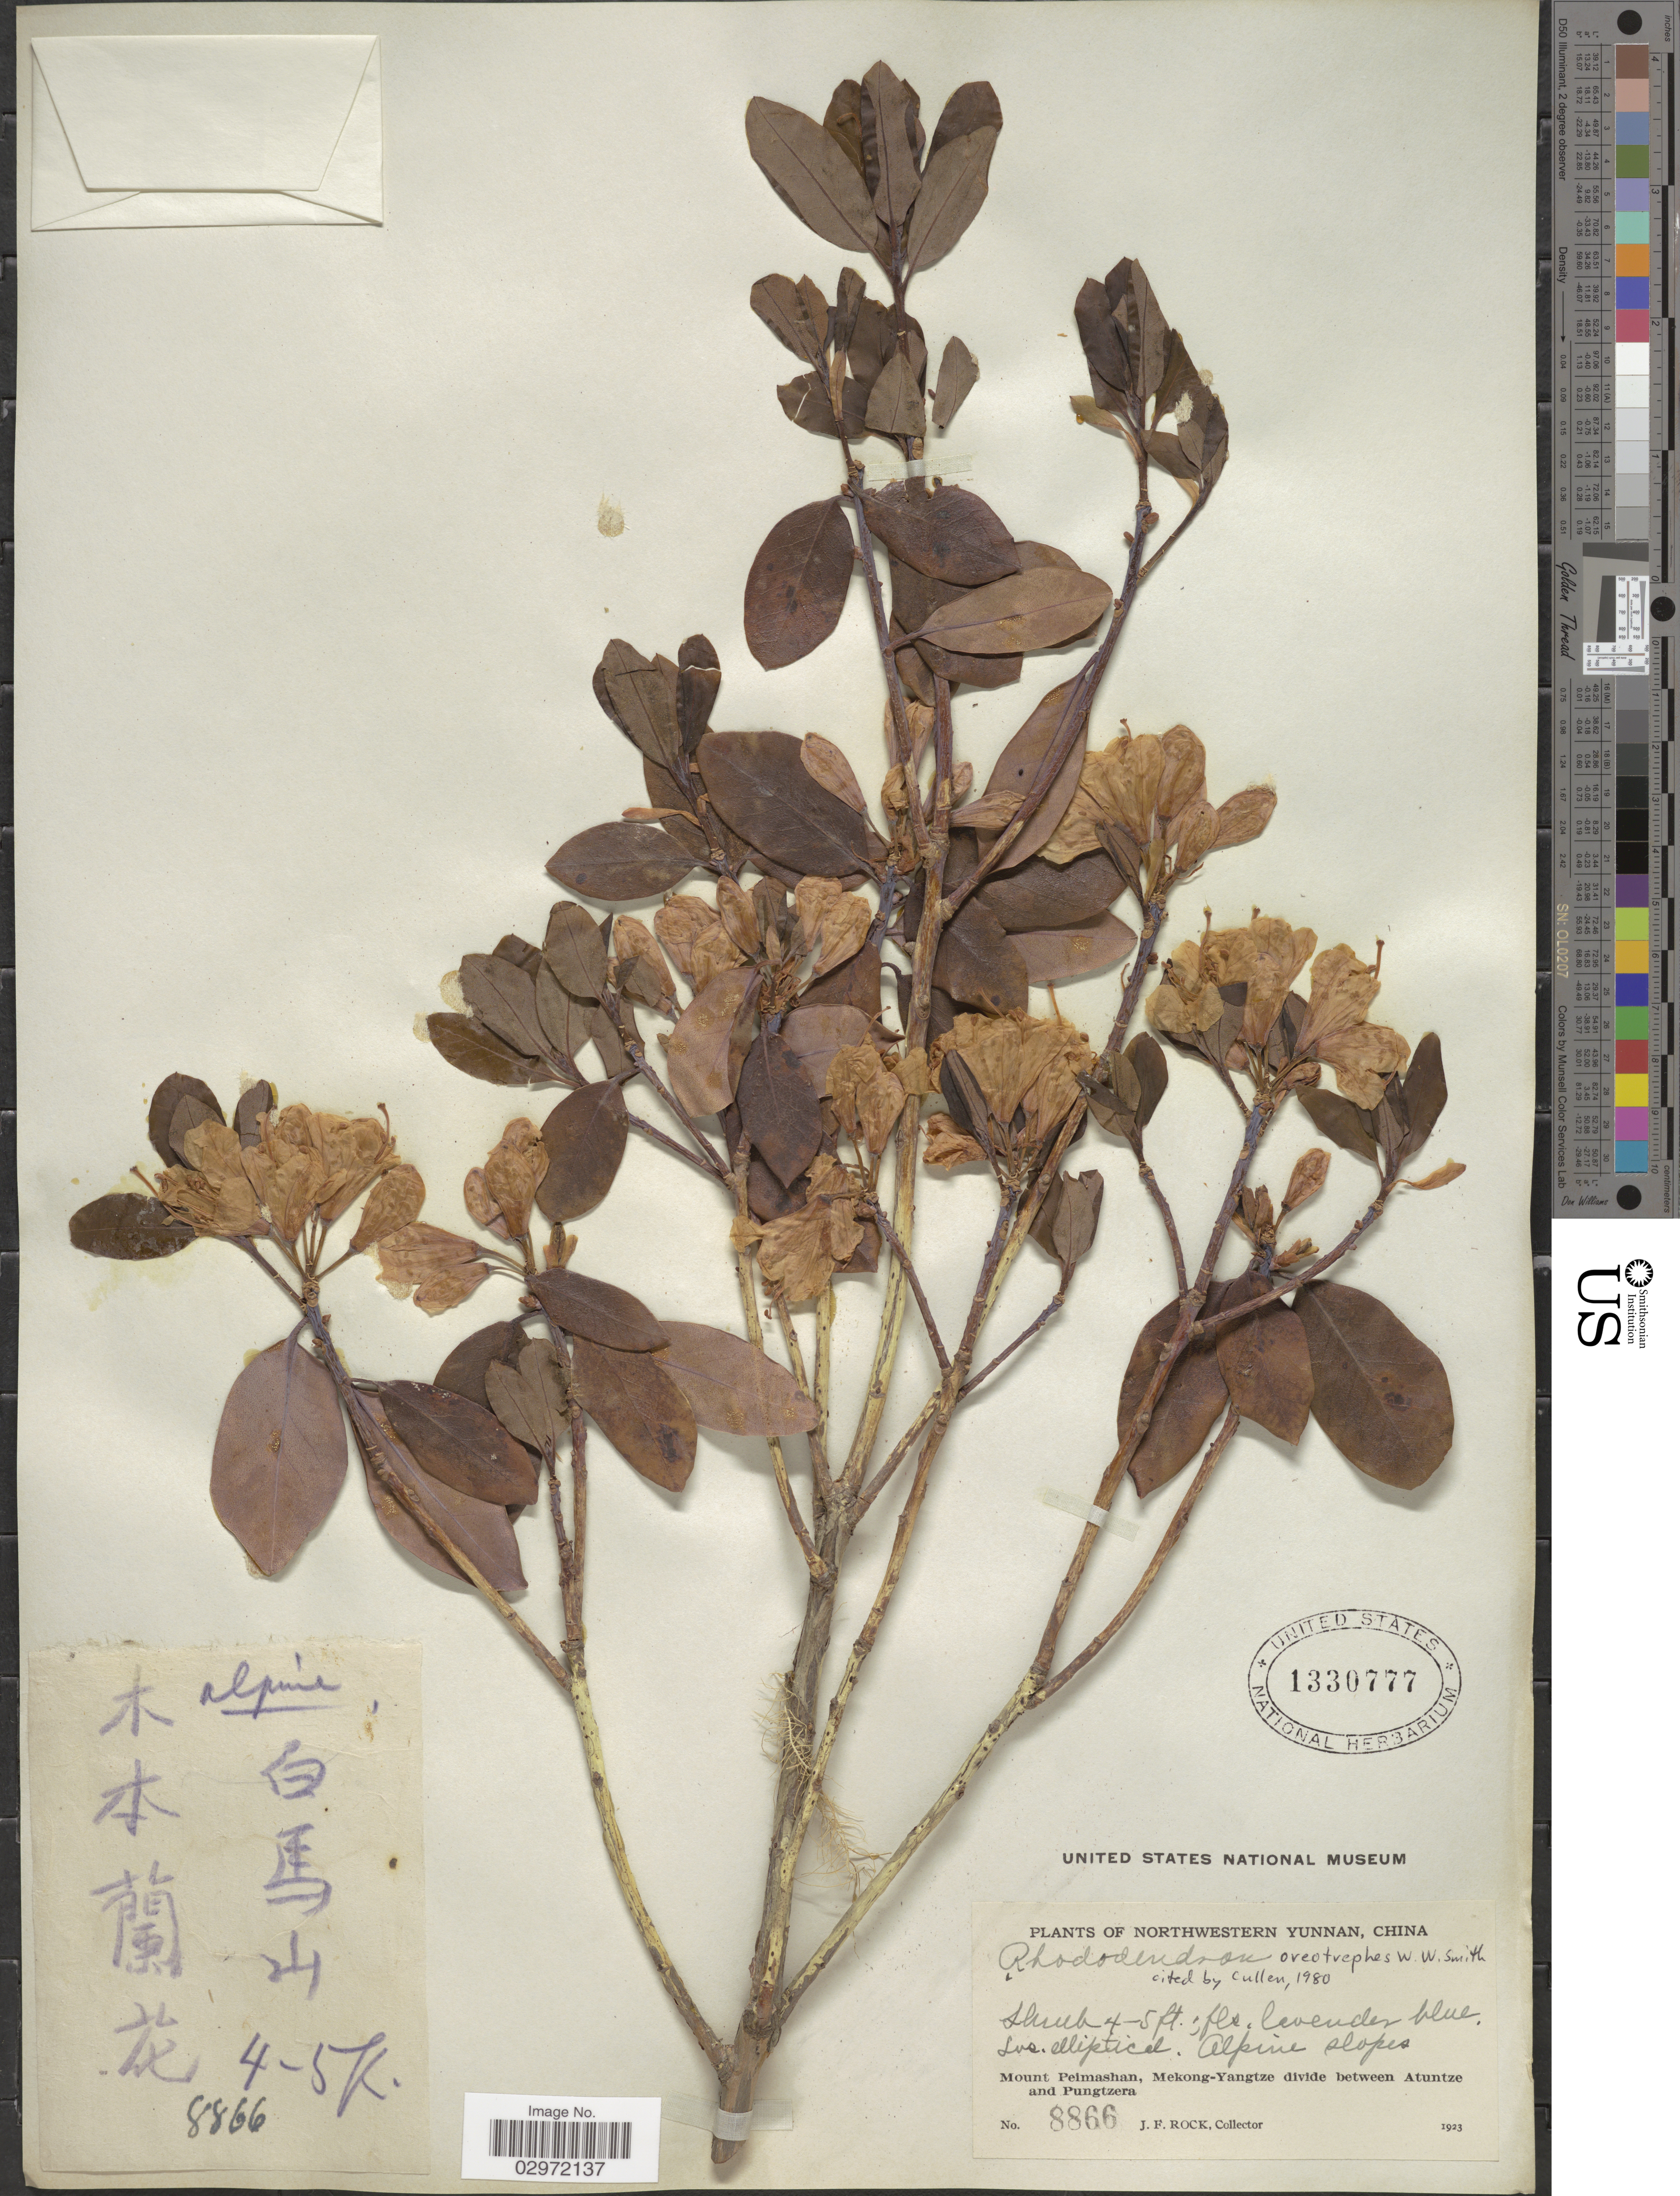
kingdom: Plantae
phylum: Tracheophyta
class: Magnoliopsida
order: Ericales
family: Ericaceae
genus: Rhododendron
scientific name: Rhododendron oreotrephes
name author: W.W. Sm.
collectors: J. Rock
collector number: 8866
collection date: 1923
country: China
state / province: Yunnan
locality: Northwestern Yunnan. Alpine slopes. Mount Peimashan, Mekong-Yangtze divide between Atuntze and Pungtzera.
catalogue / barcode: US 1330777